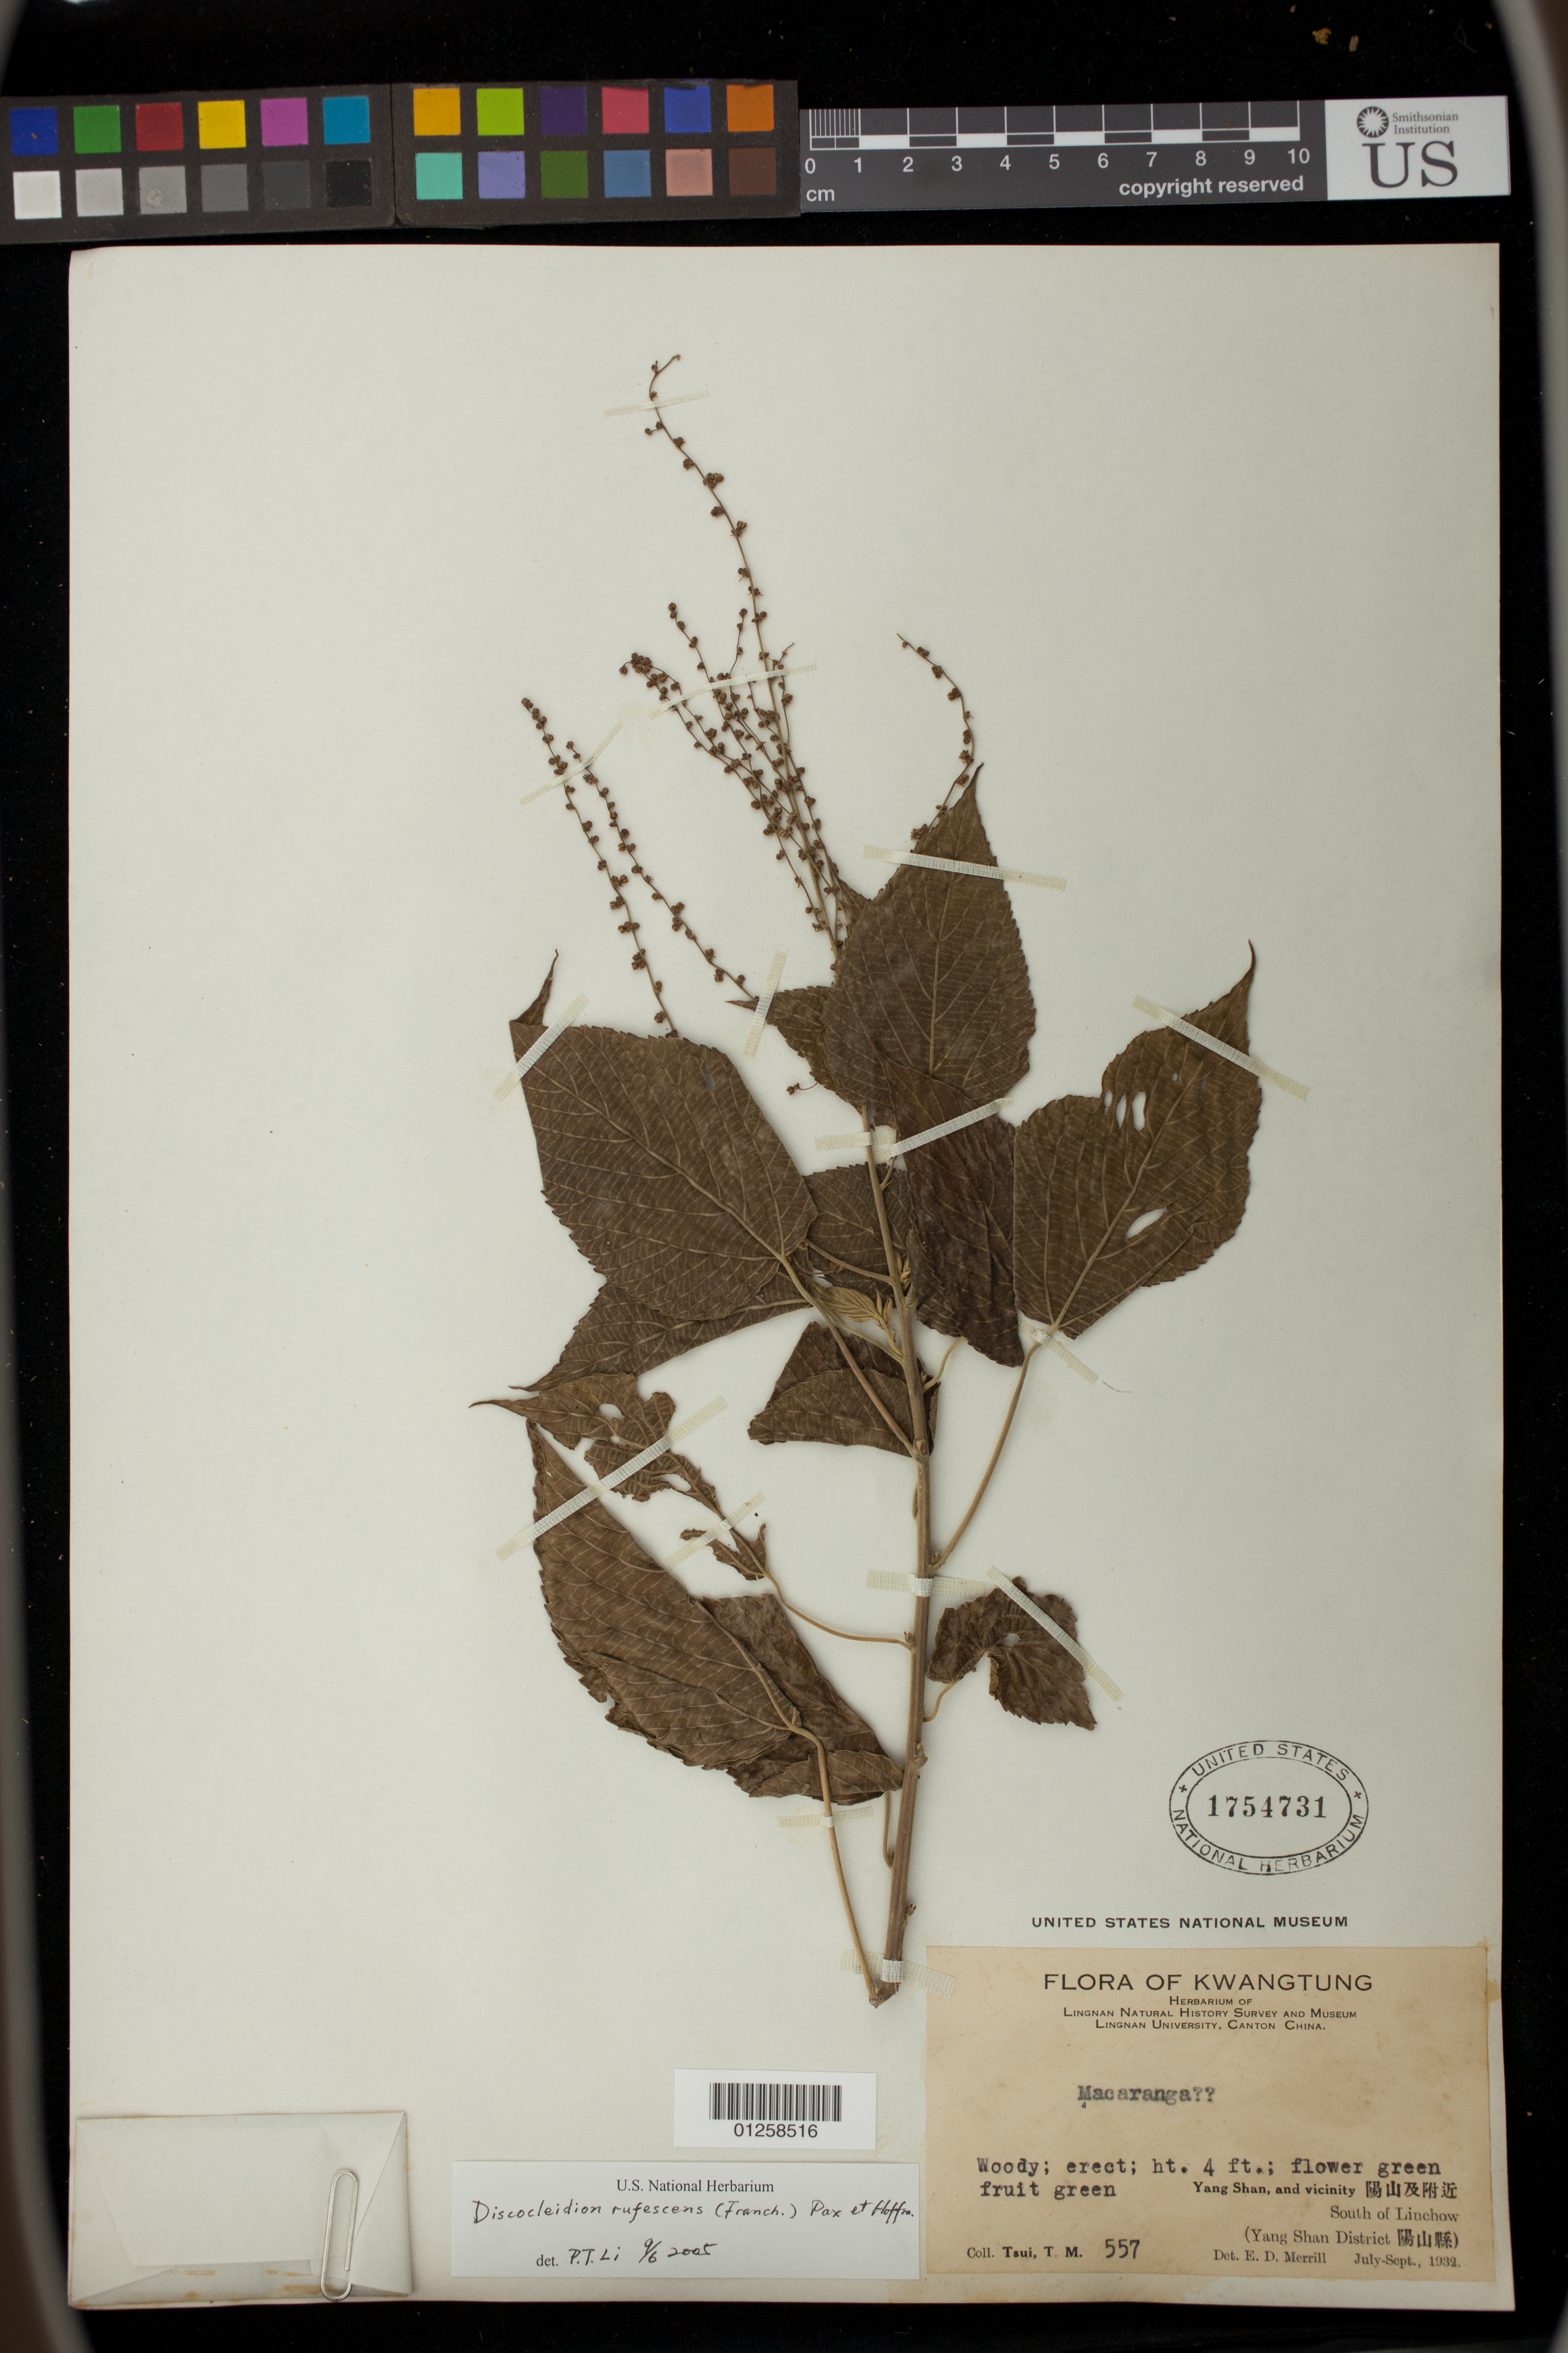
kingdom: Plantae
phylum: Tracheophyta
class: Magnoliopsida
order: Malpighiales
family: Euphorbiaceae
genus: Discocleidion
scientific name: Discocleidion rufescens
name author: (Franch.) Pax & K. Hoffm.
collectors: T. Tsui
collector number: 557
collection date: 1932-07-01/1932-09-01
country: China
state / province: Shanxi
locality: Yang Shan and vicinity, south of Linchow. Yang Shan District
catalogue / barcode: US 1754731